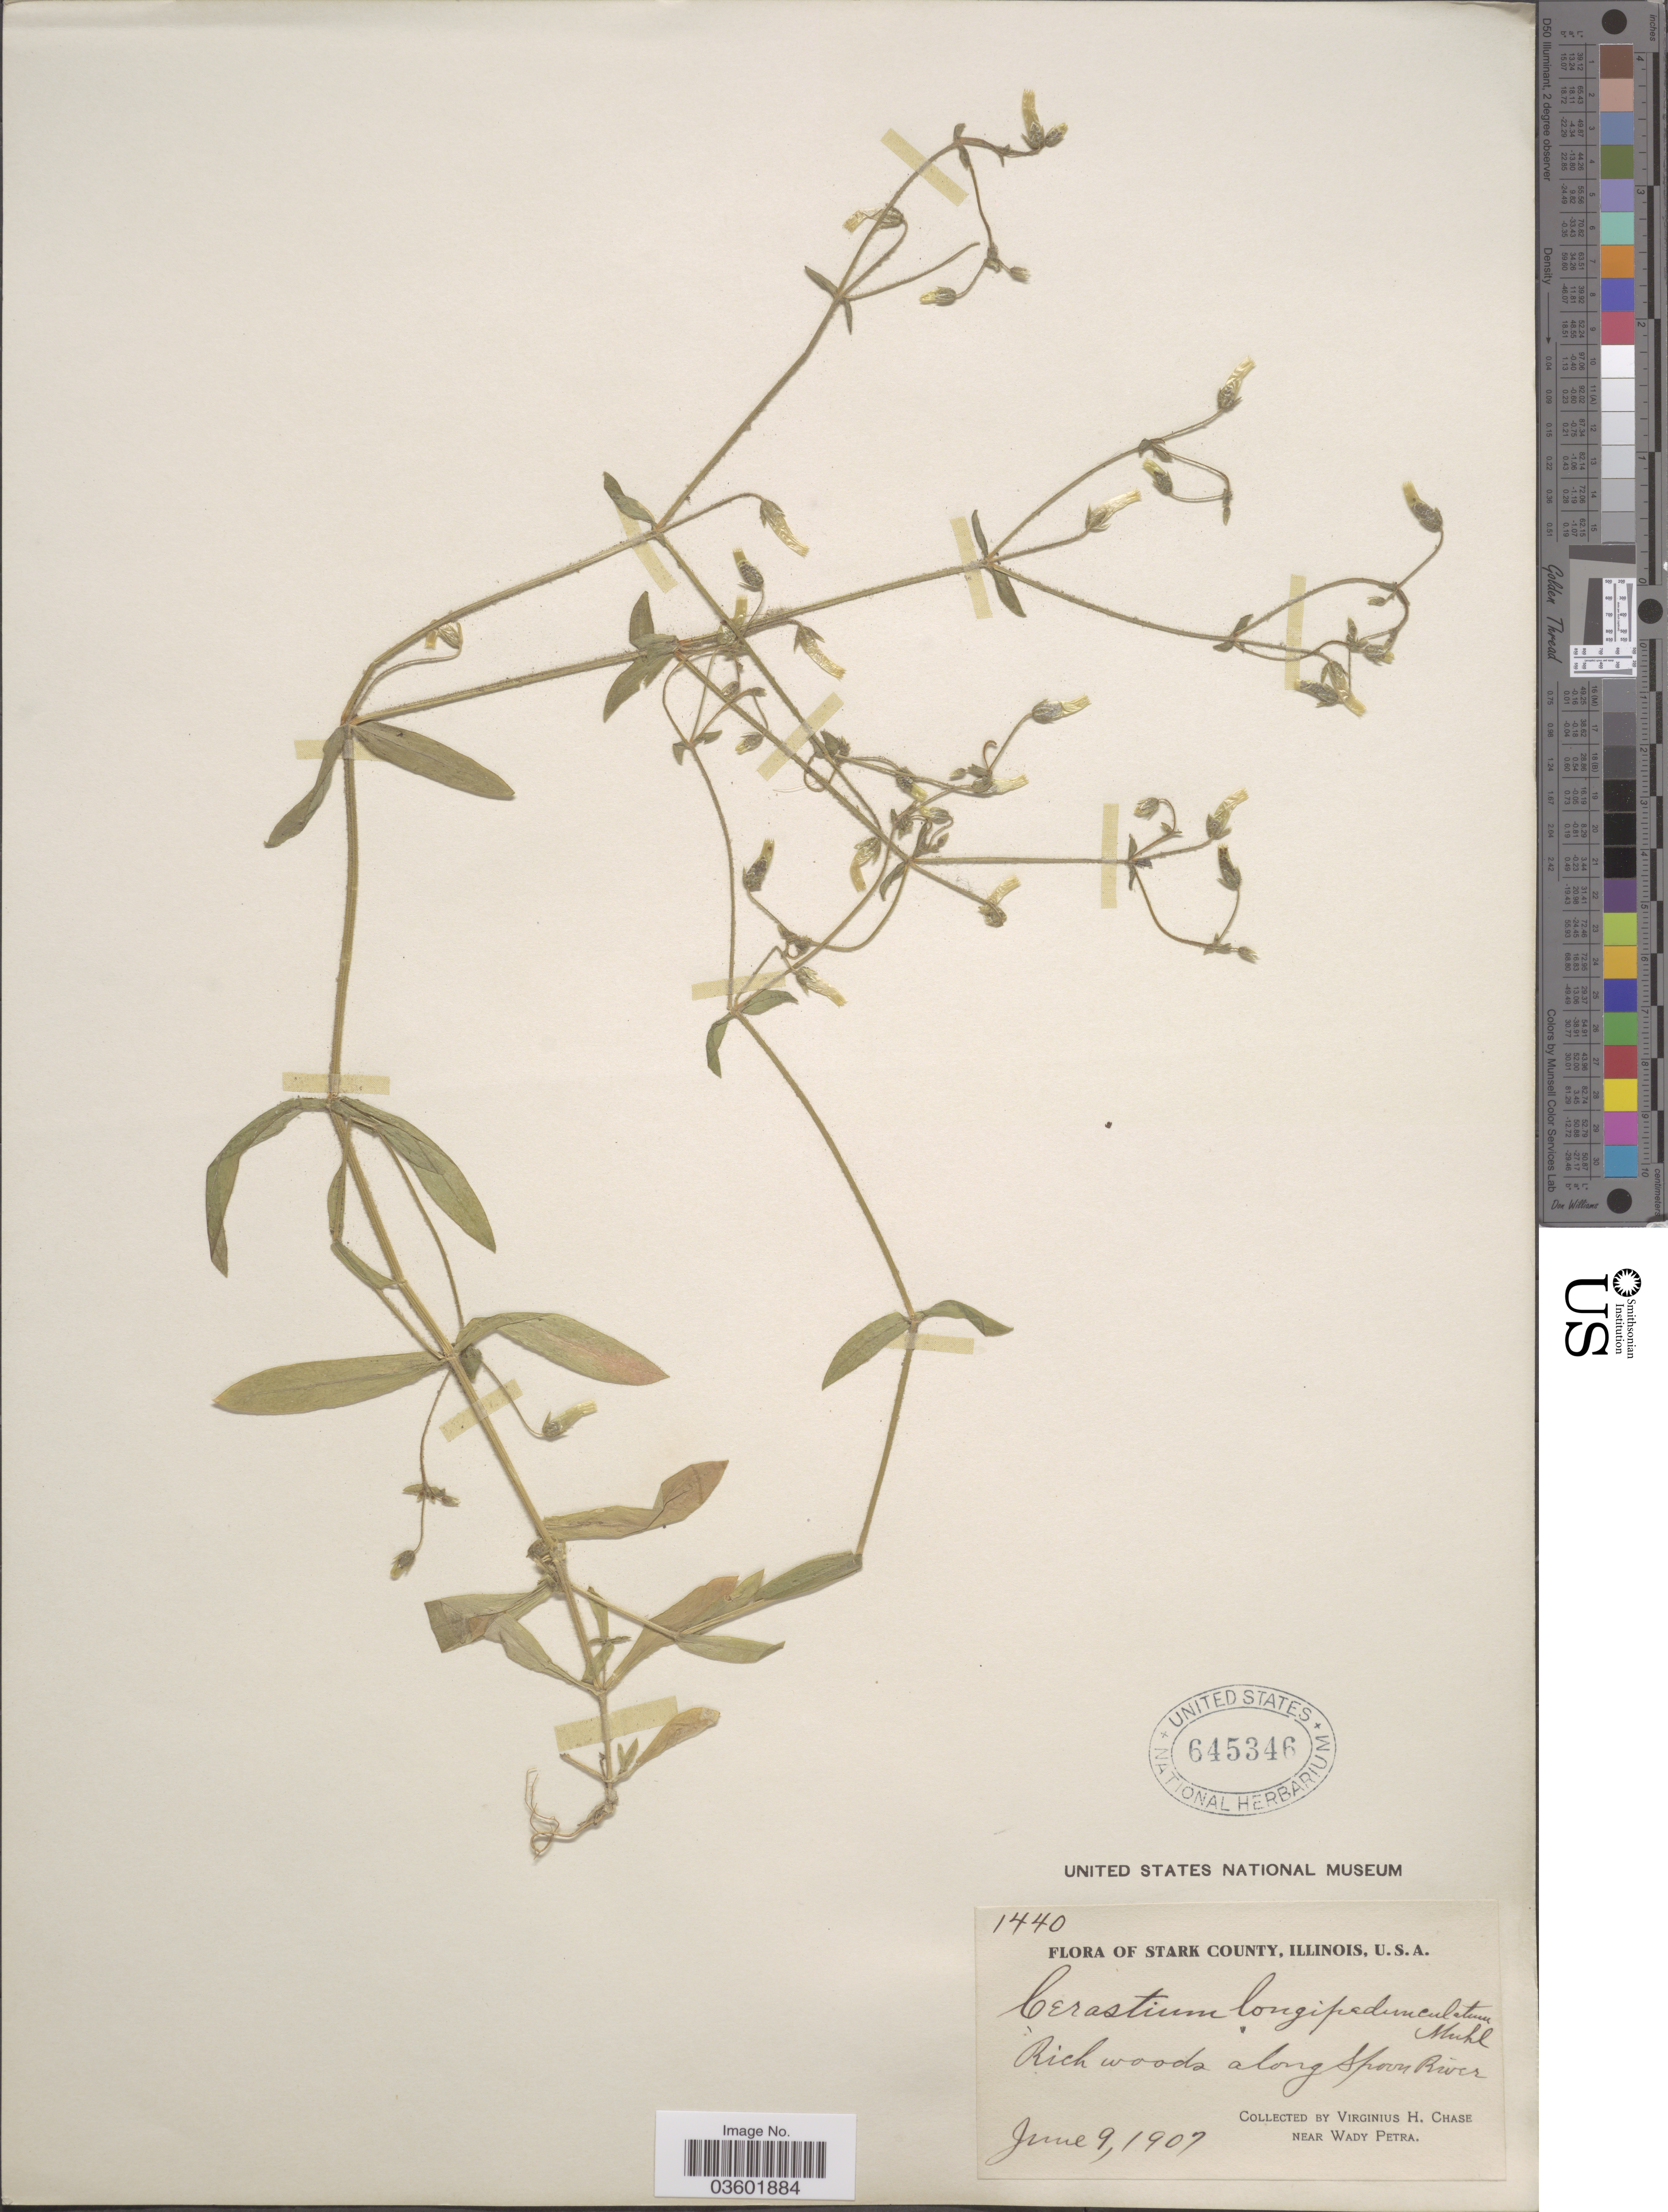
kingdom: Plantae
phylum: Tracheophyta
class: Magnoliopsida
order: Caryophyllales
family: Caryophyllaceae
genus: Cerastium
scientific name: Cerastium nutans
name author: Raf.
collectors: V. H. Chase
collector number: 1440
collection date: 1907-06-09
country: United States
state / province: Illinois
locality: Stark County. Rich woods along Spoon River, near Wady Petra.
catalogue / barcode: US 645346